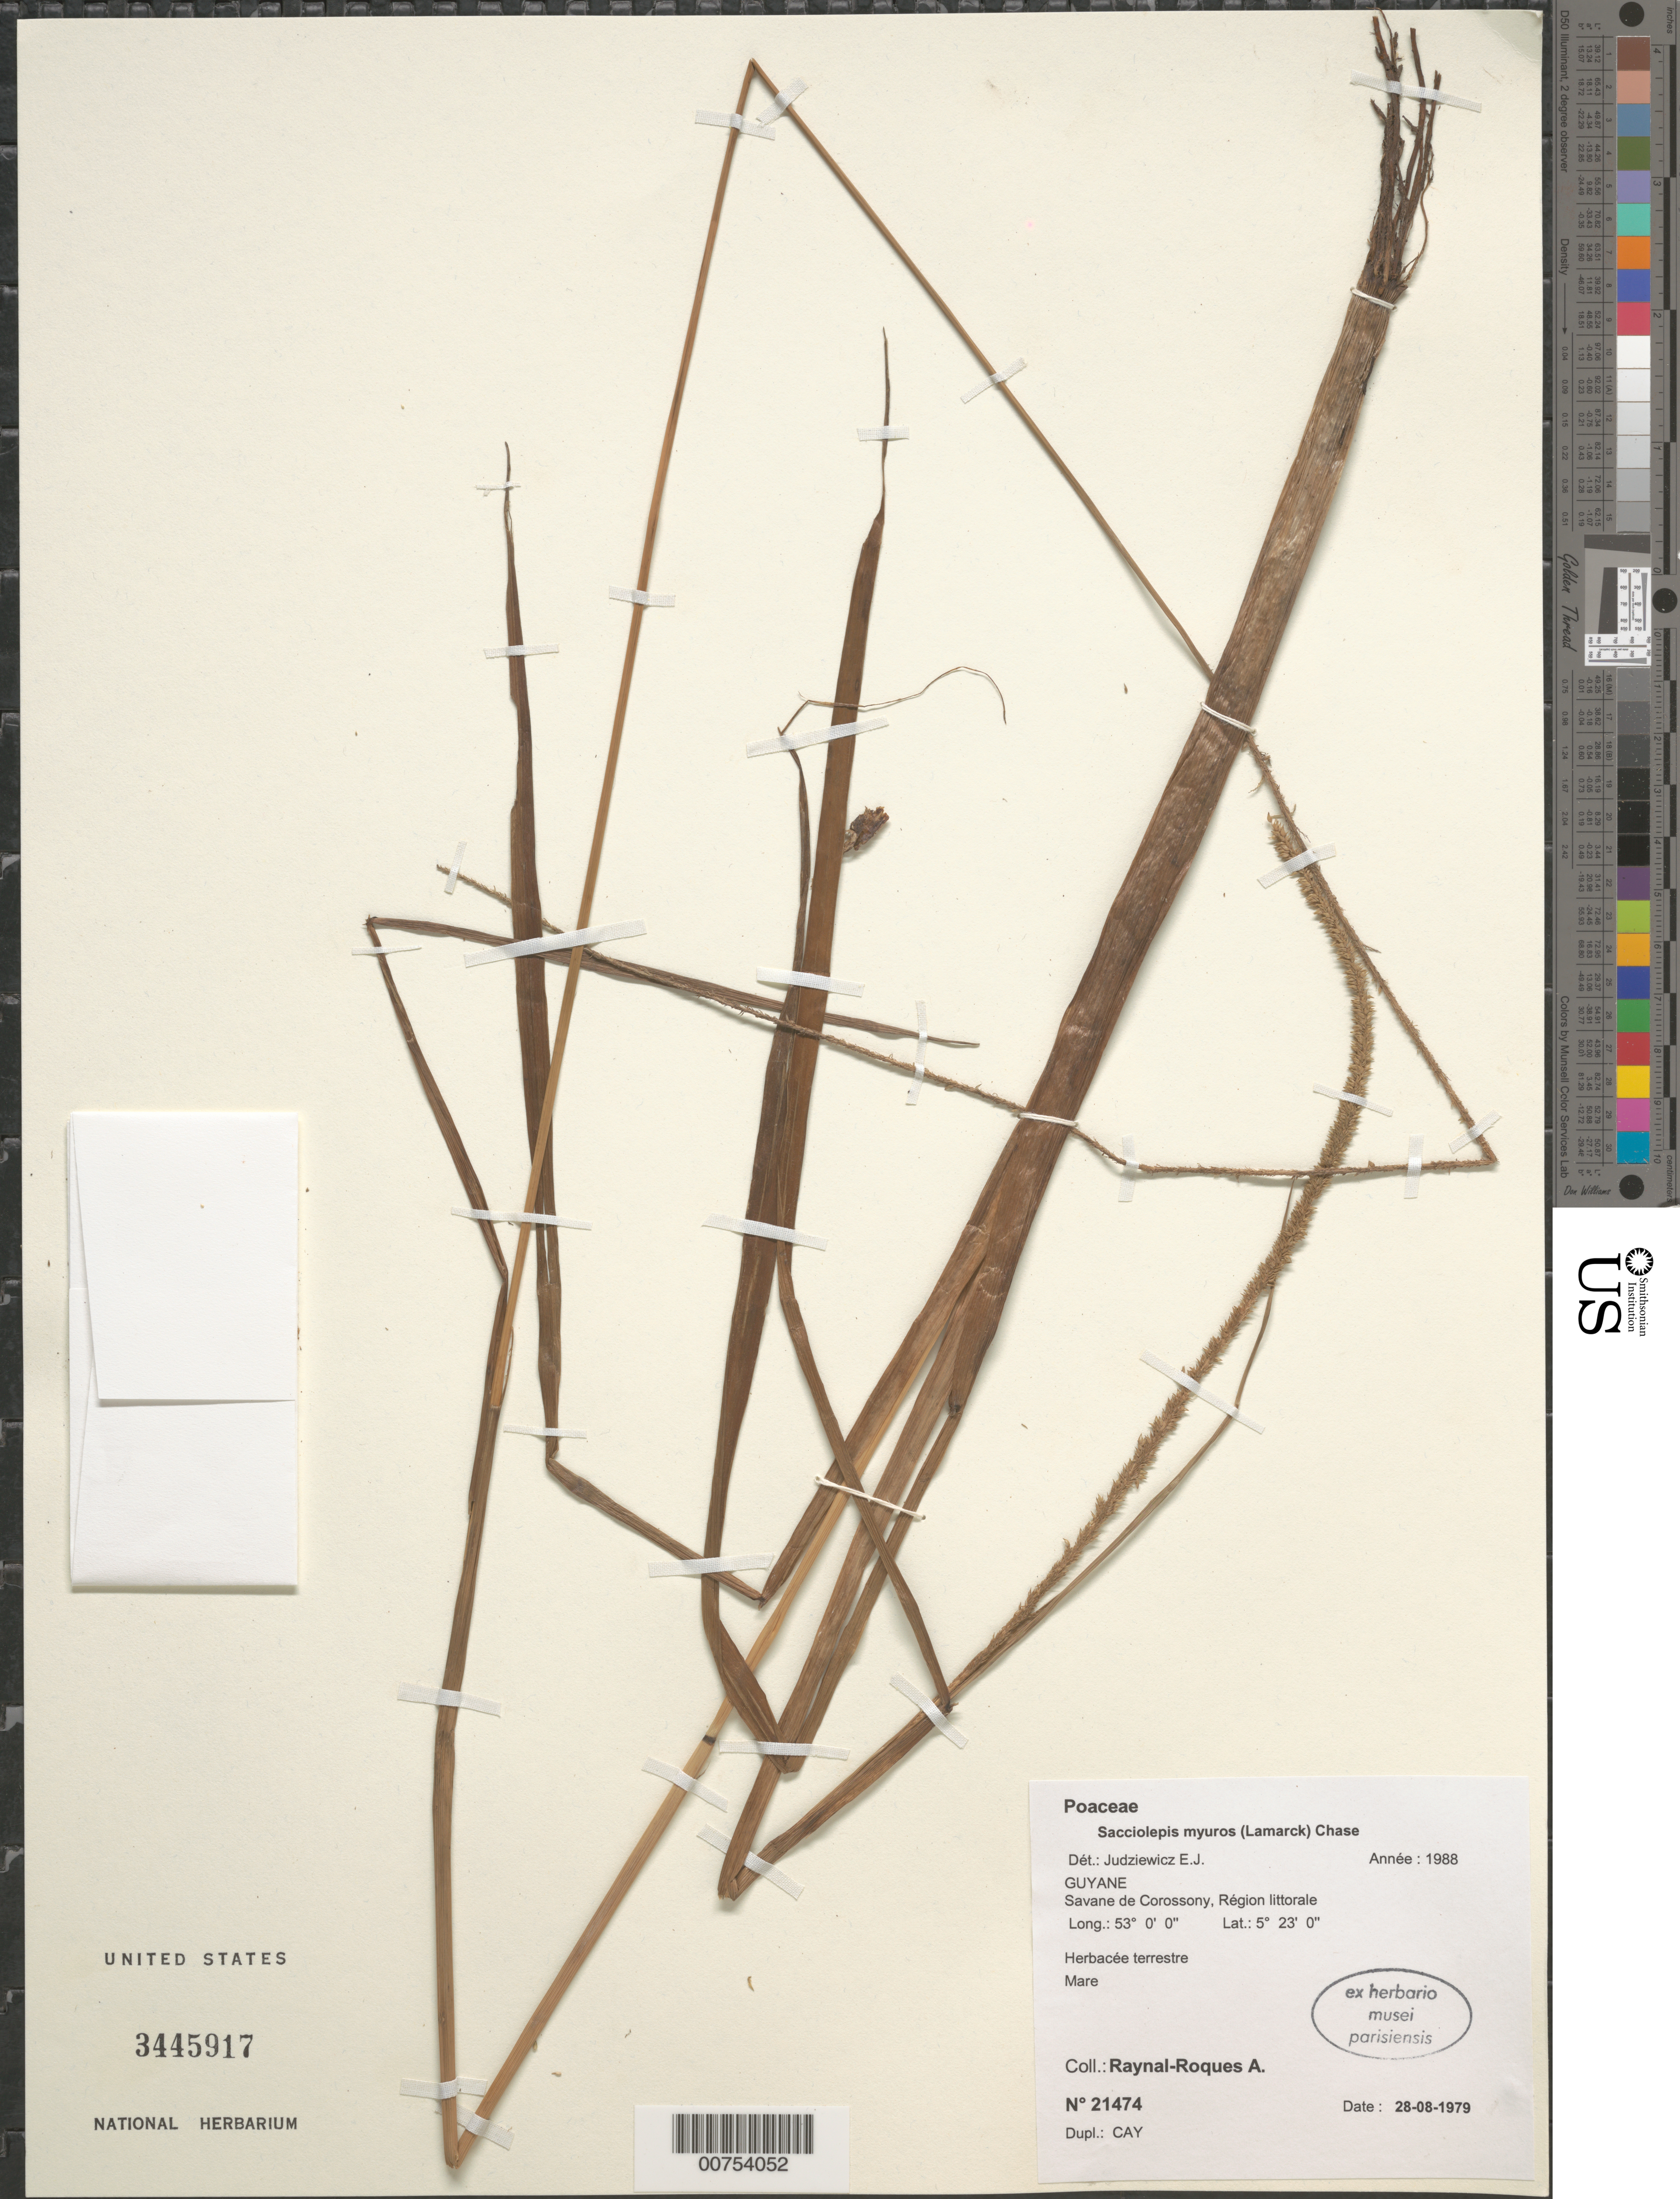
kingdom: Plantae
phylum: Tracheophyta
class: Liliopsida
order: Poales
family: Poaceae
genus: Sacciolepis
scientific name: Sacciolepis myuros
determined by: Judziewicz, E. J.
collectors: A. M. Raynal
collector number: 21474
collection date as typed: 28-Aug-79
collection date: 1979-08-28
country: French Guiana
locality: Savane de Corossony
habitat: Mare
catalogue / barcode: US 3445917